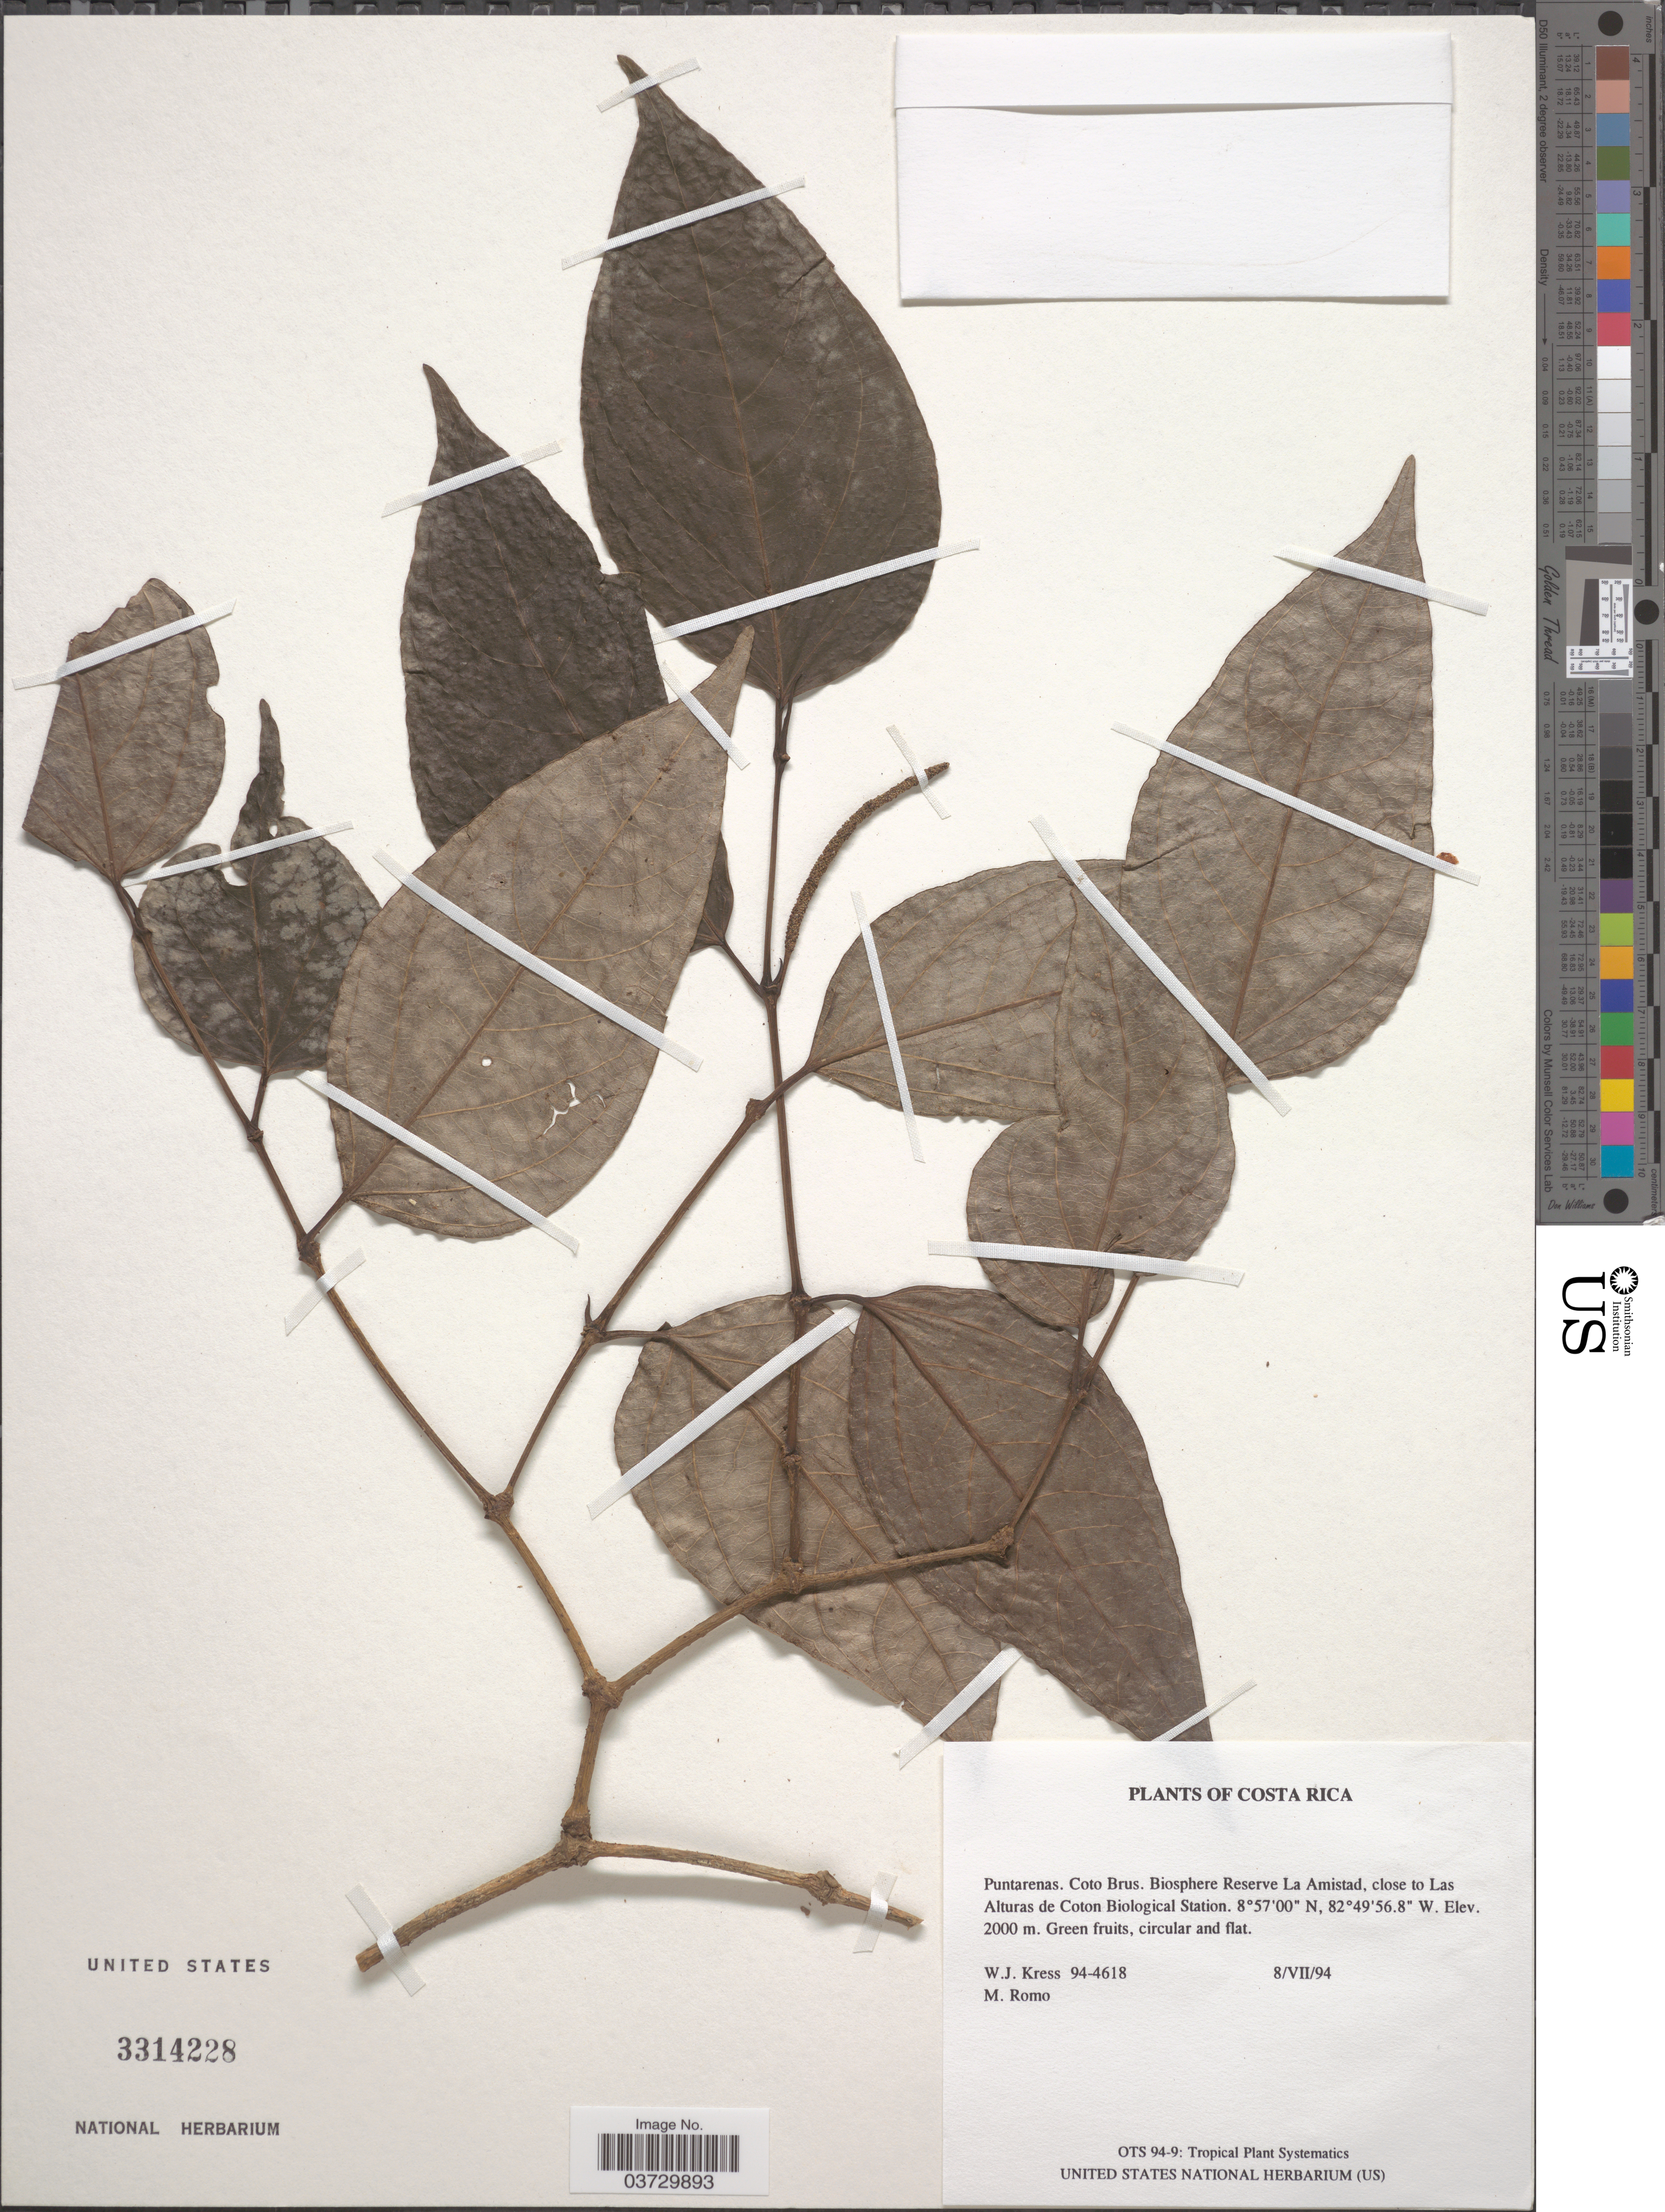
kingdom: Plantae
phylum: Tracheophyta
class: Magnoliopsida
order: Piperales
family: Piperaceae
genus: Piper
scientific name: Piper sp.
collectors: W. J. Kress & M. Romo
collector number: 94-4618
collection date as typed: Transcribed d/m/y: 8/7/94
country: Costa Rica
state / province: Puntarenas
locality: Coto Brus. Biosphere Reserve La Amistad, close to Las Alturas de Coton Biological Station.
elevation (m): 2000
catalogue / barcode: US 3314228